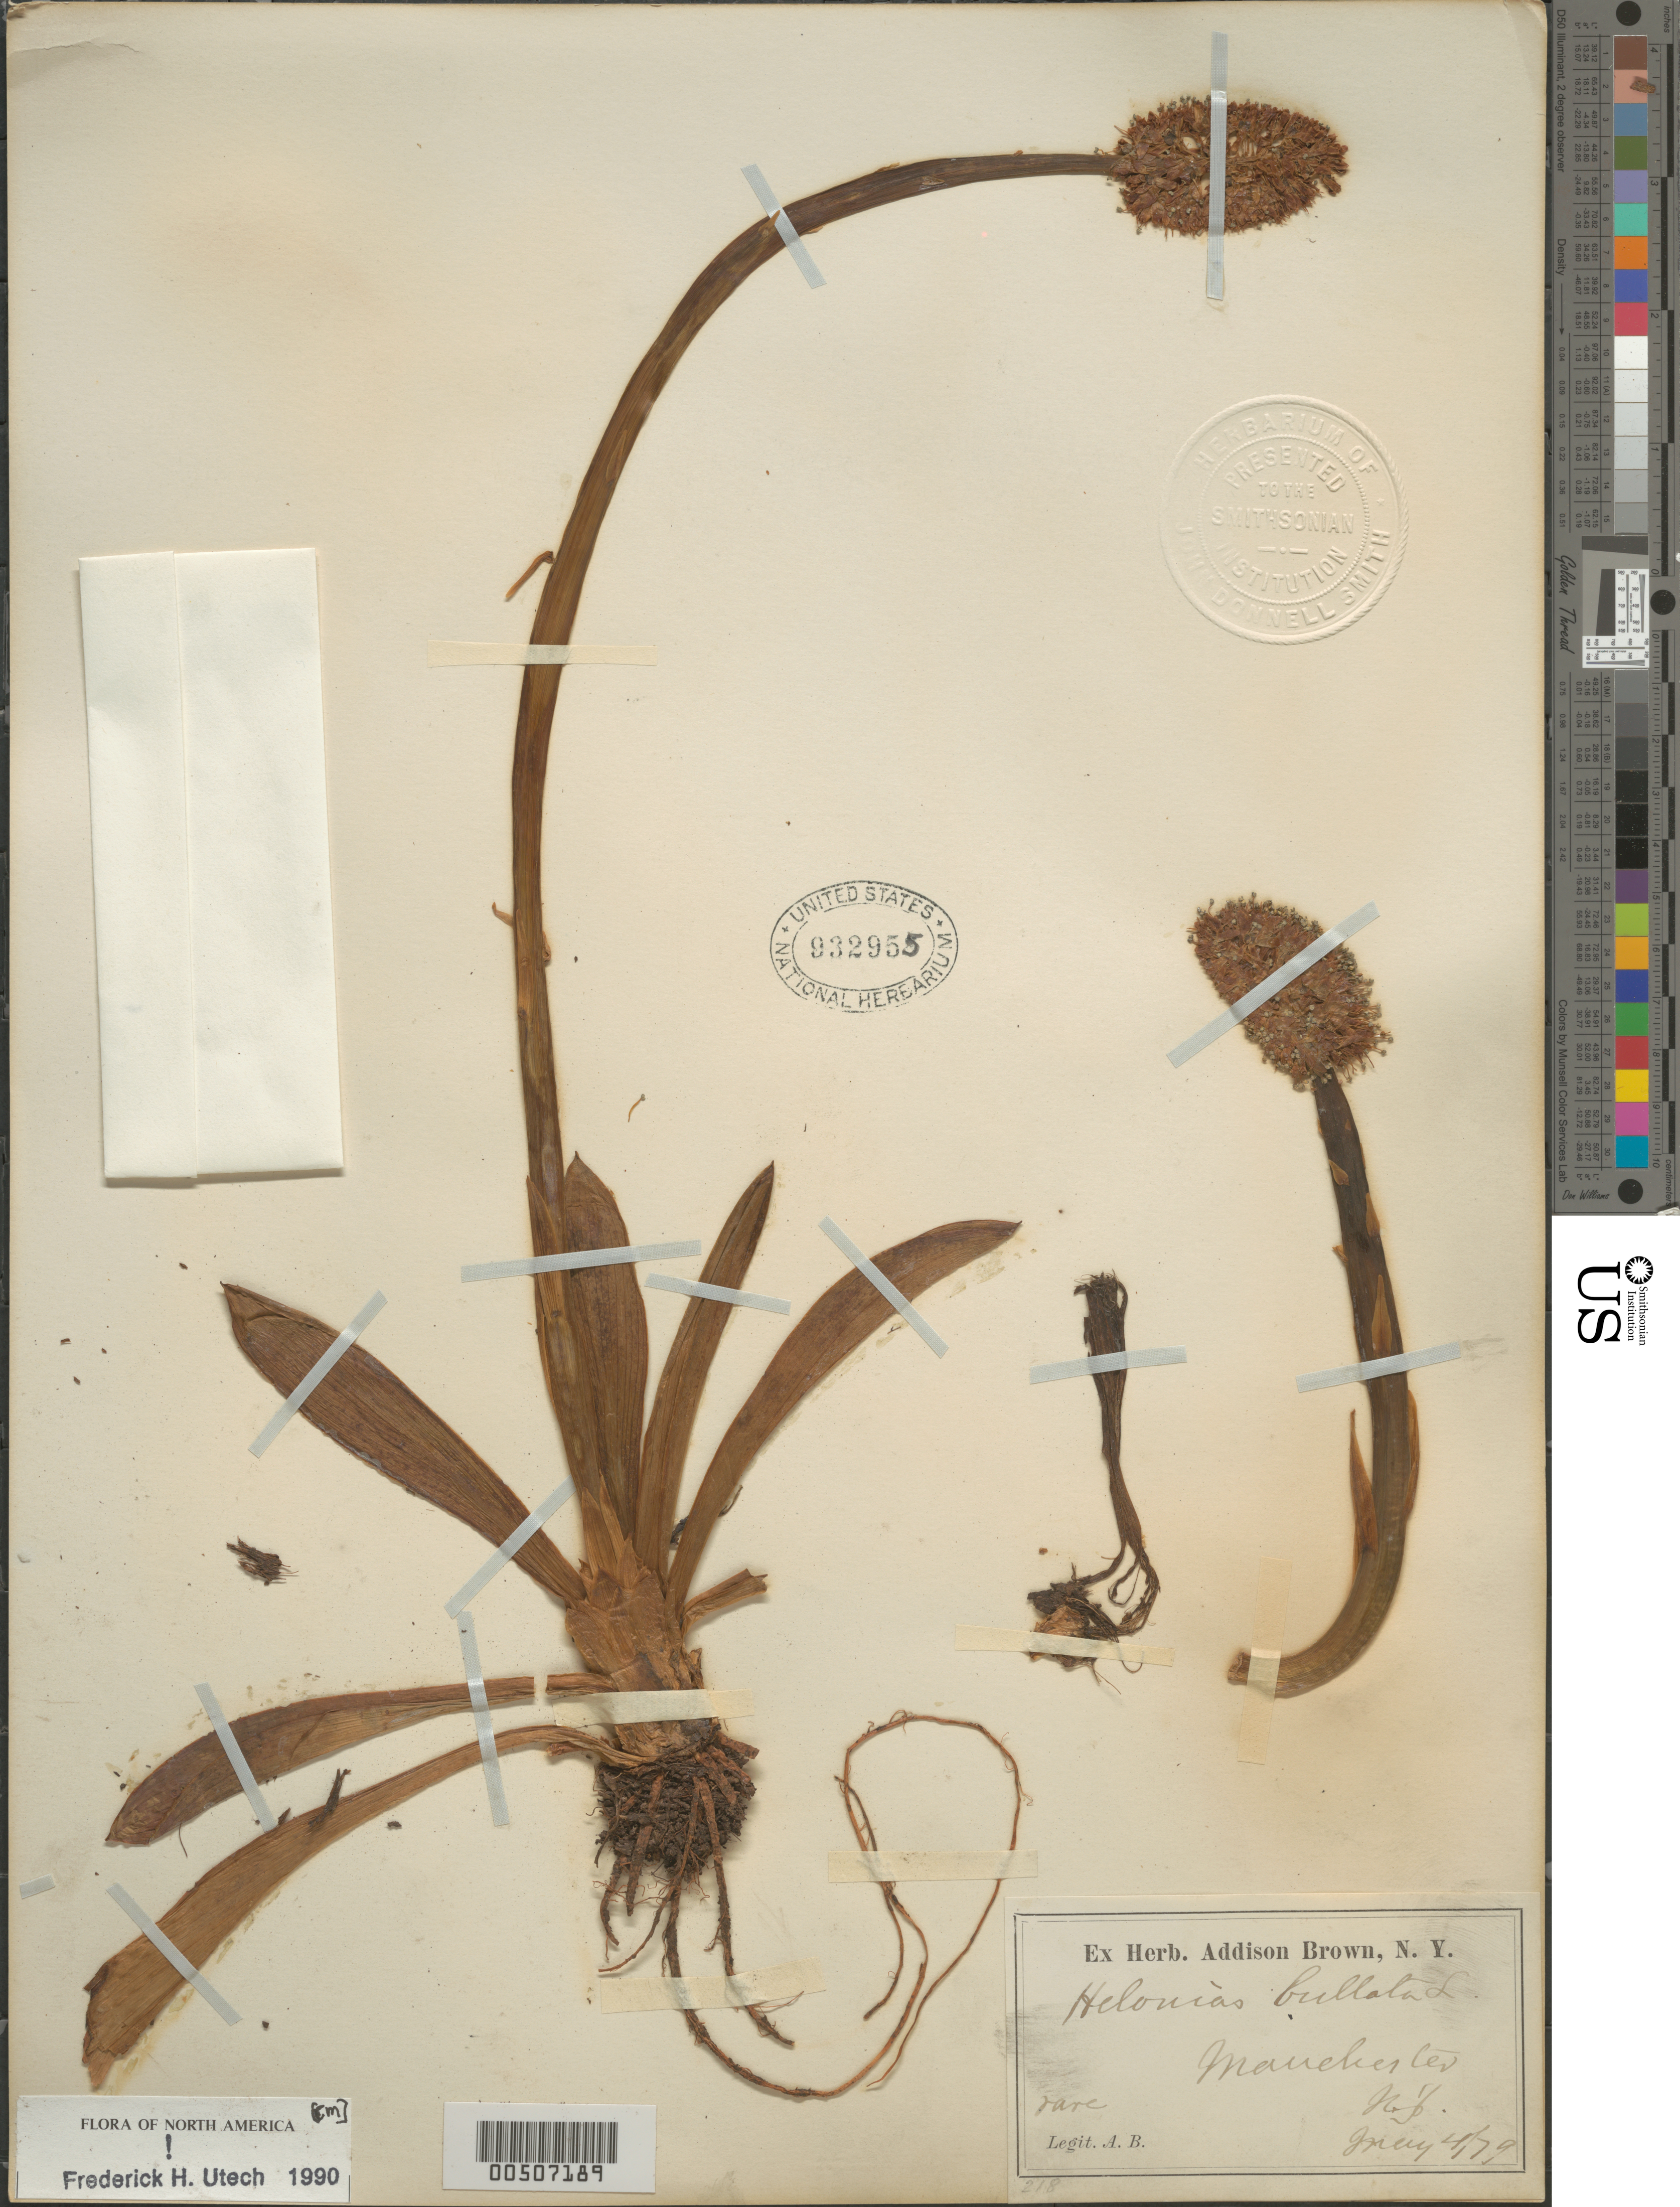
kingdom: Plantae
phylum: Tracheophyta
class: Liliopsida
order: Liliales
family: Melanthiaceae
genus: Helonias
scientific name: Helonias bullata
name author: L.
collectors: A. Brown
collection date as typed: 04 May 1879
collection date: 1879-05-04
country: United States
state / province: New Jersey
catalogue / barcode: US 932955